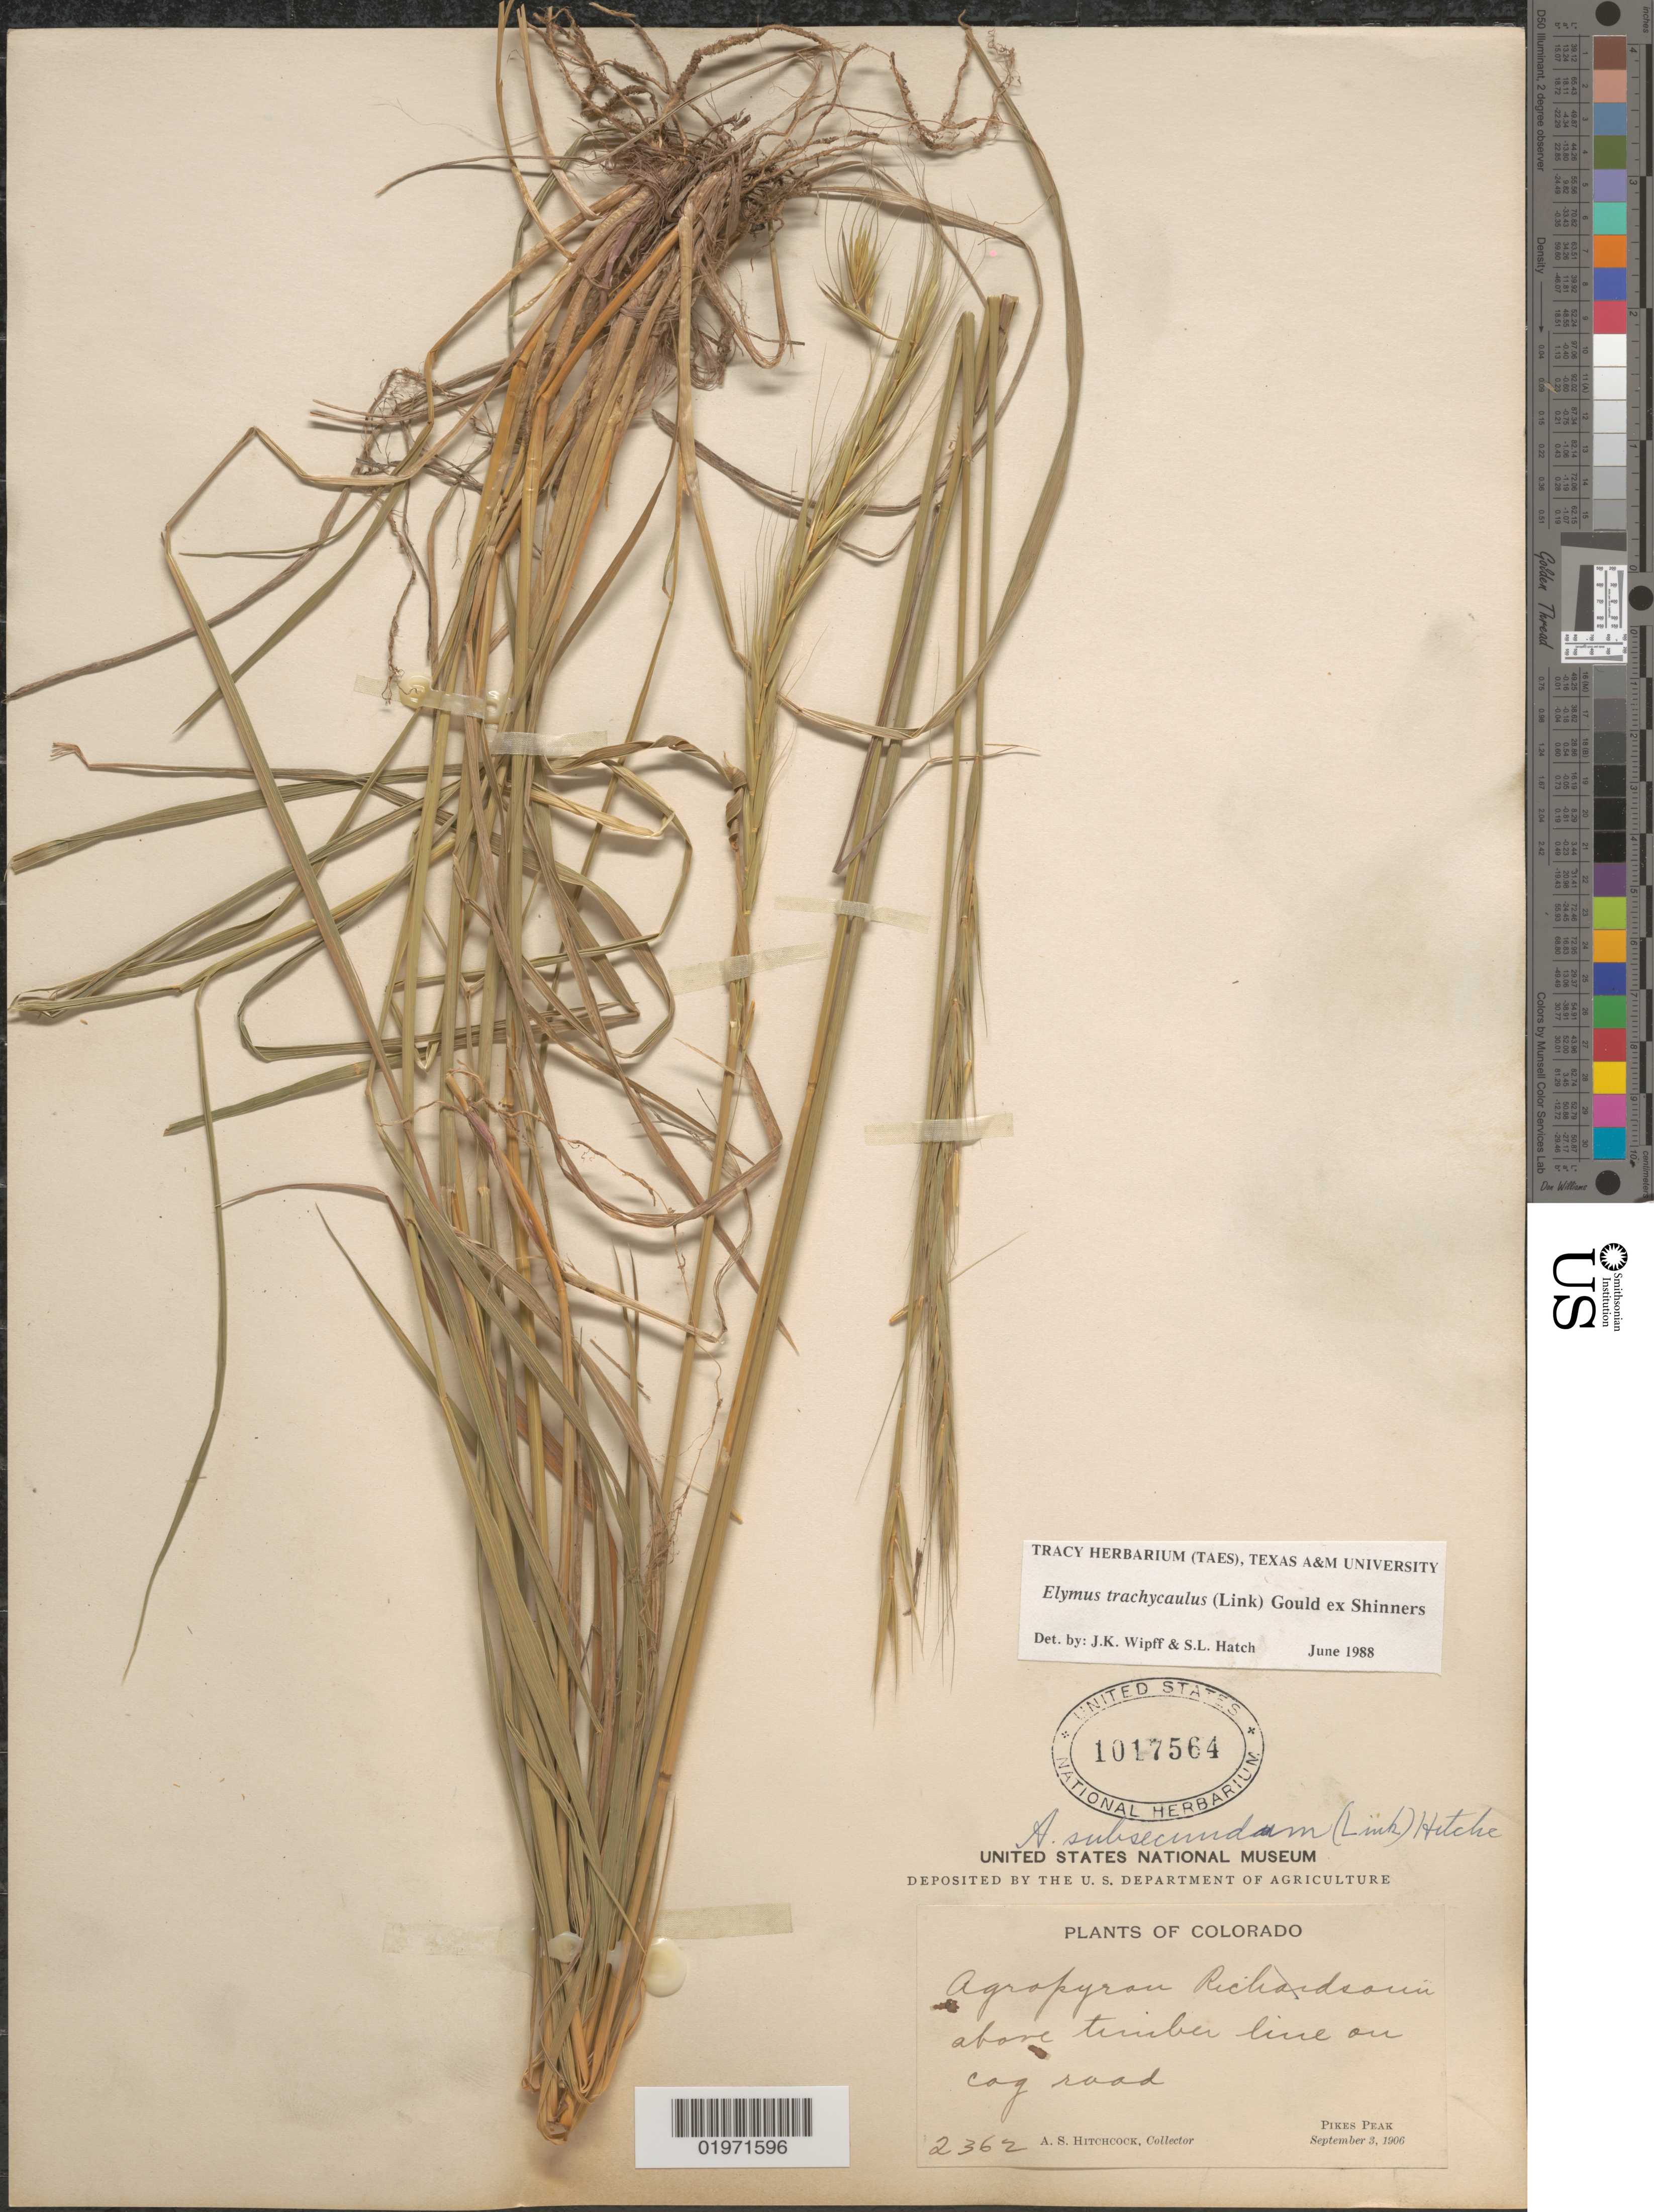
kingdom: Plantae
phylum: Tracheophyta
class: Liliopsida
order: Poales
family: Poaceae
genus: Elymus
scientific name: Elymus trachycaulus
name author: (Link) Gould ex Shinners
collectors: A. S. Hitchcock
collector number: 2362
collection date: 1906-09-03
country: United States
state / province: Colorado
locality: Above timer line on cog road. Pikes Peak.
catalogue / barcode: US 1017564